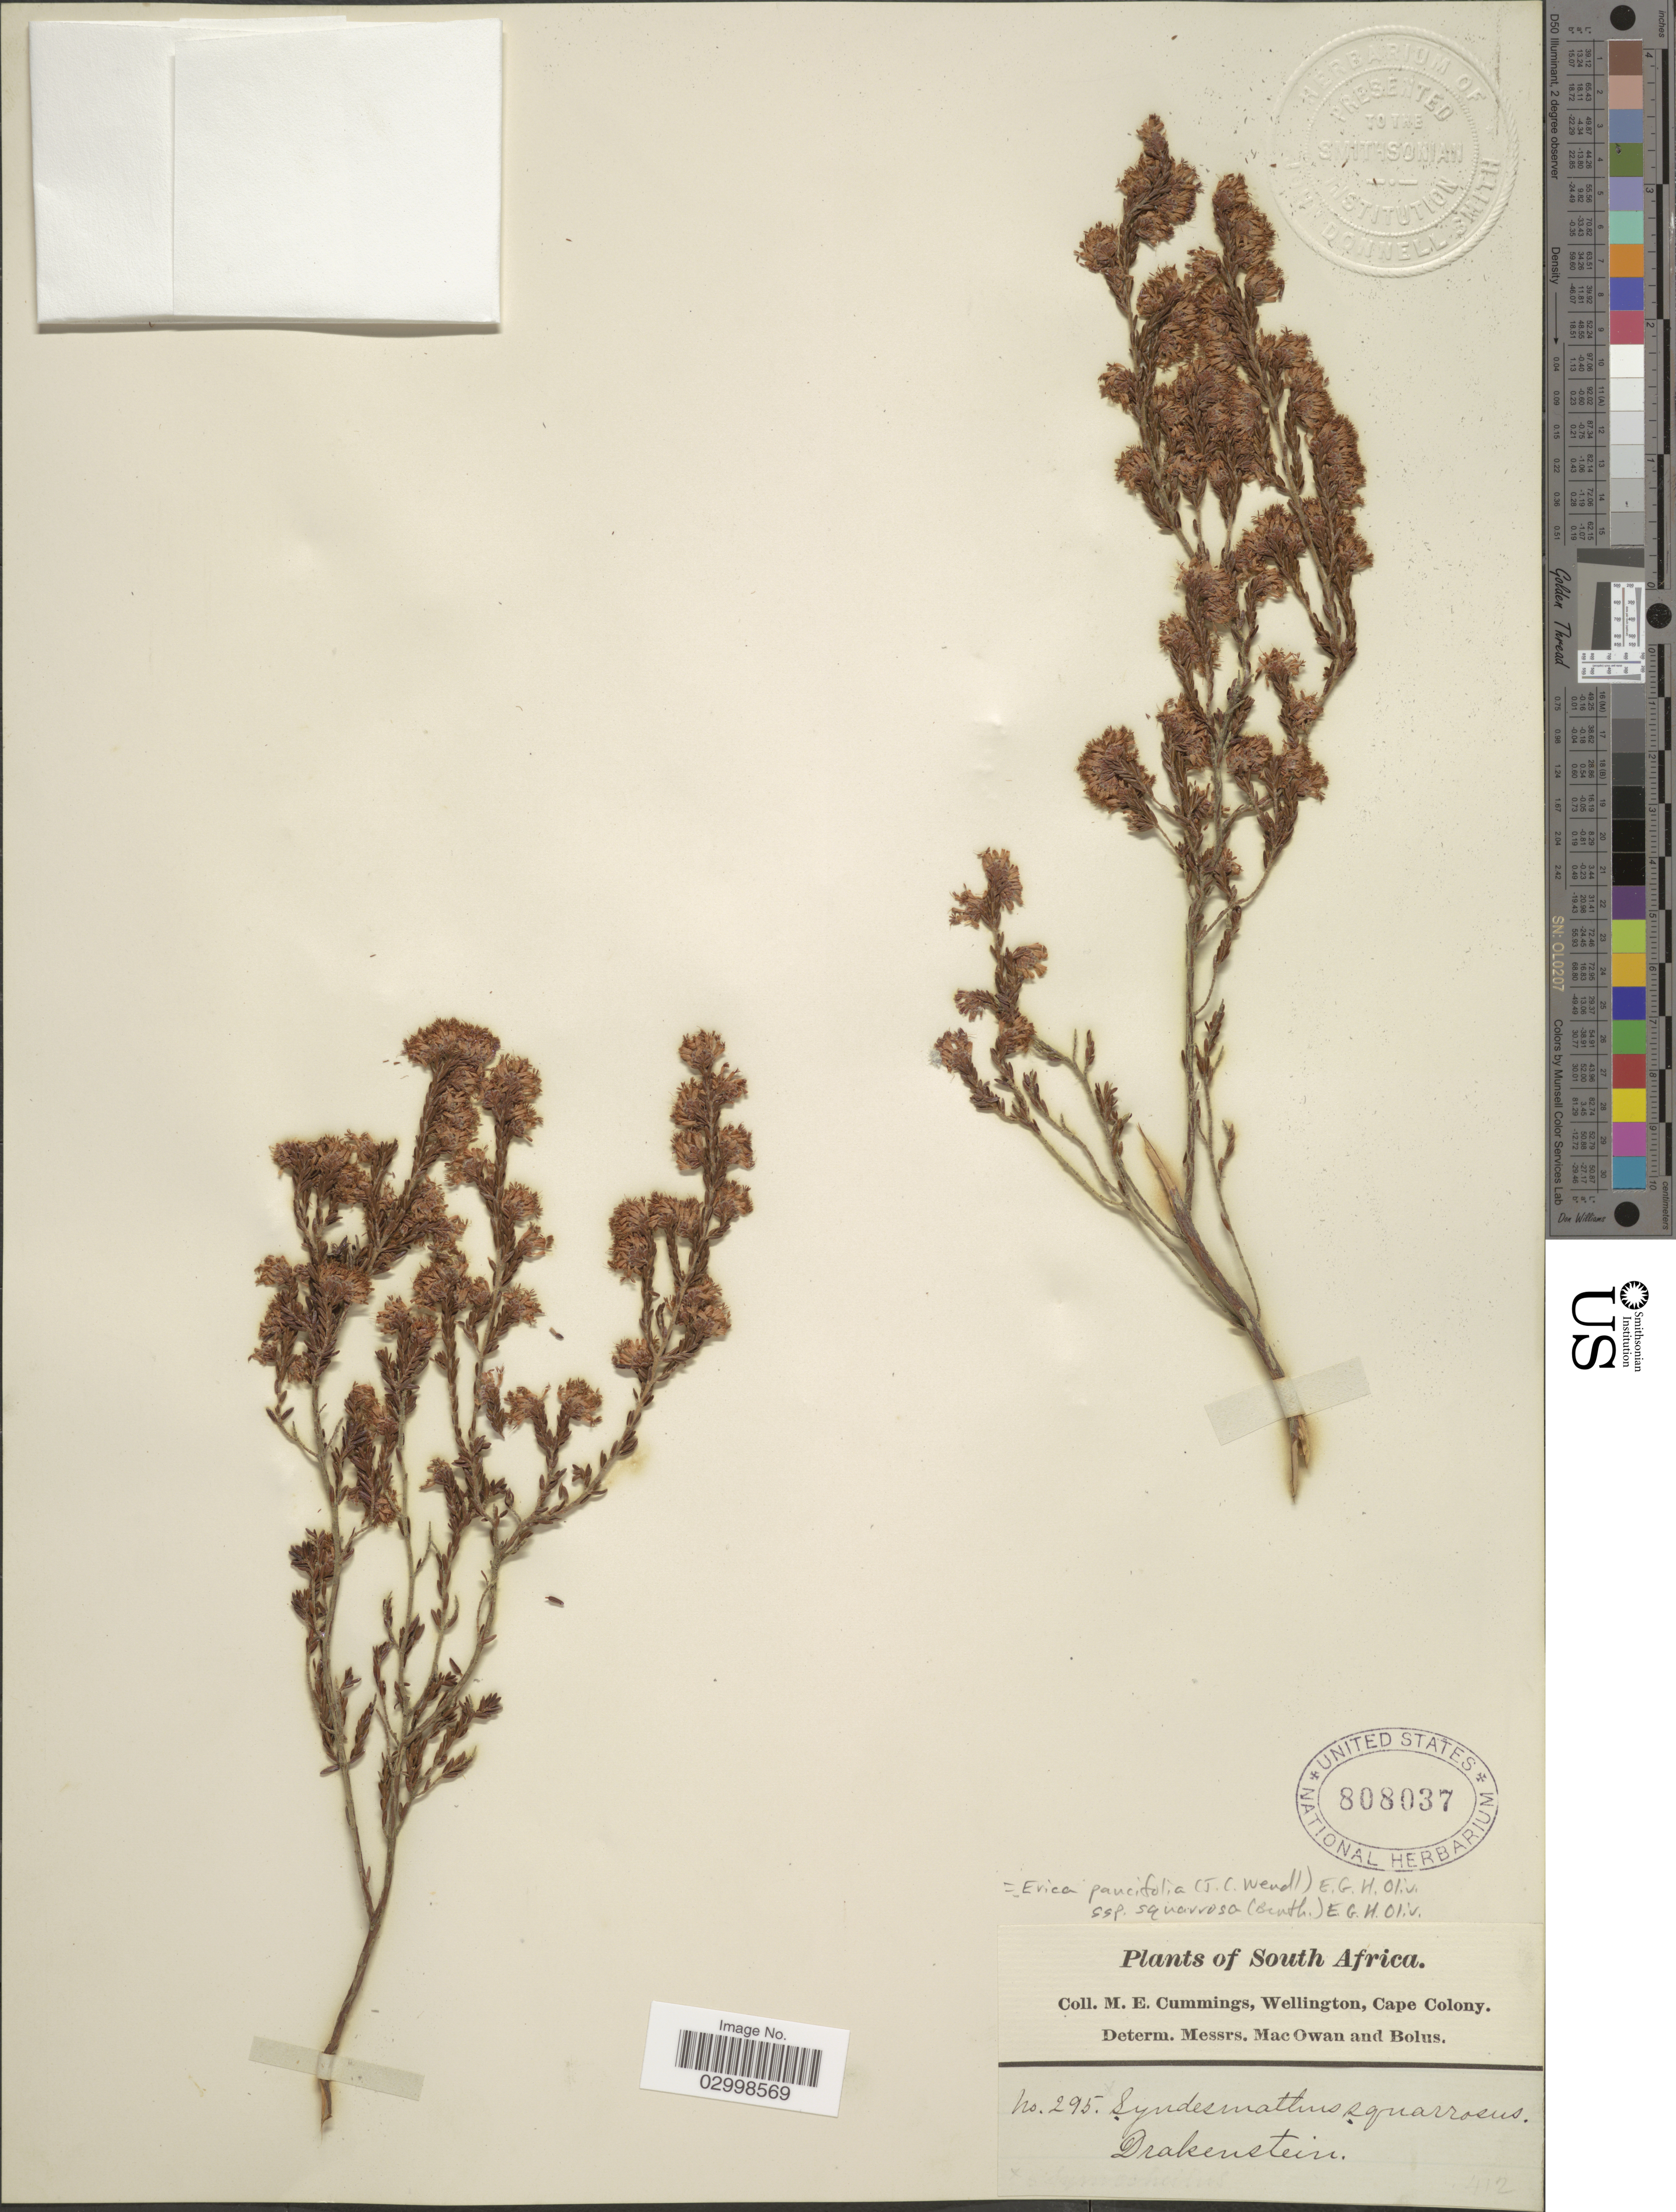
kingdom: Plantae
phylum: Tracheophyta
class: Magnoliopsida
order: Ericales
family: Ericaceae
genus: Erica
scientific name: Erica paucifolia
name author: (J.C. Wendl.) E.G.H. Oliv.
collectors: M. E. Cummings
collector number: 295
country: South Africa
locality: Drakenstein.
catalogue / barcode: US 808037